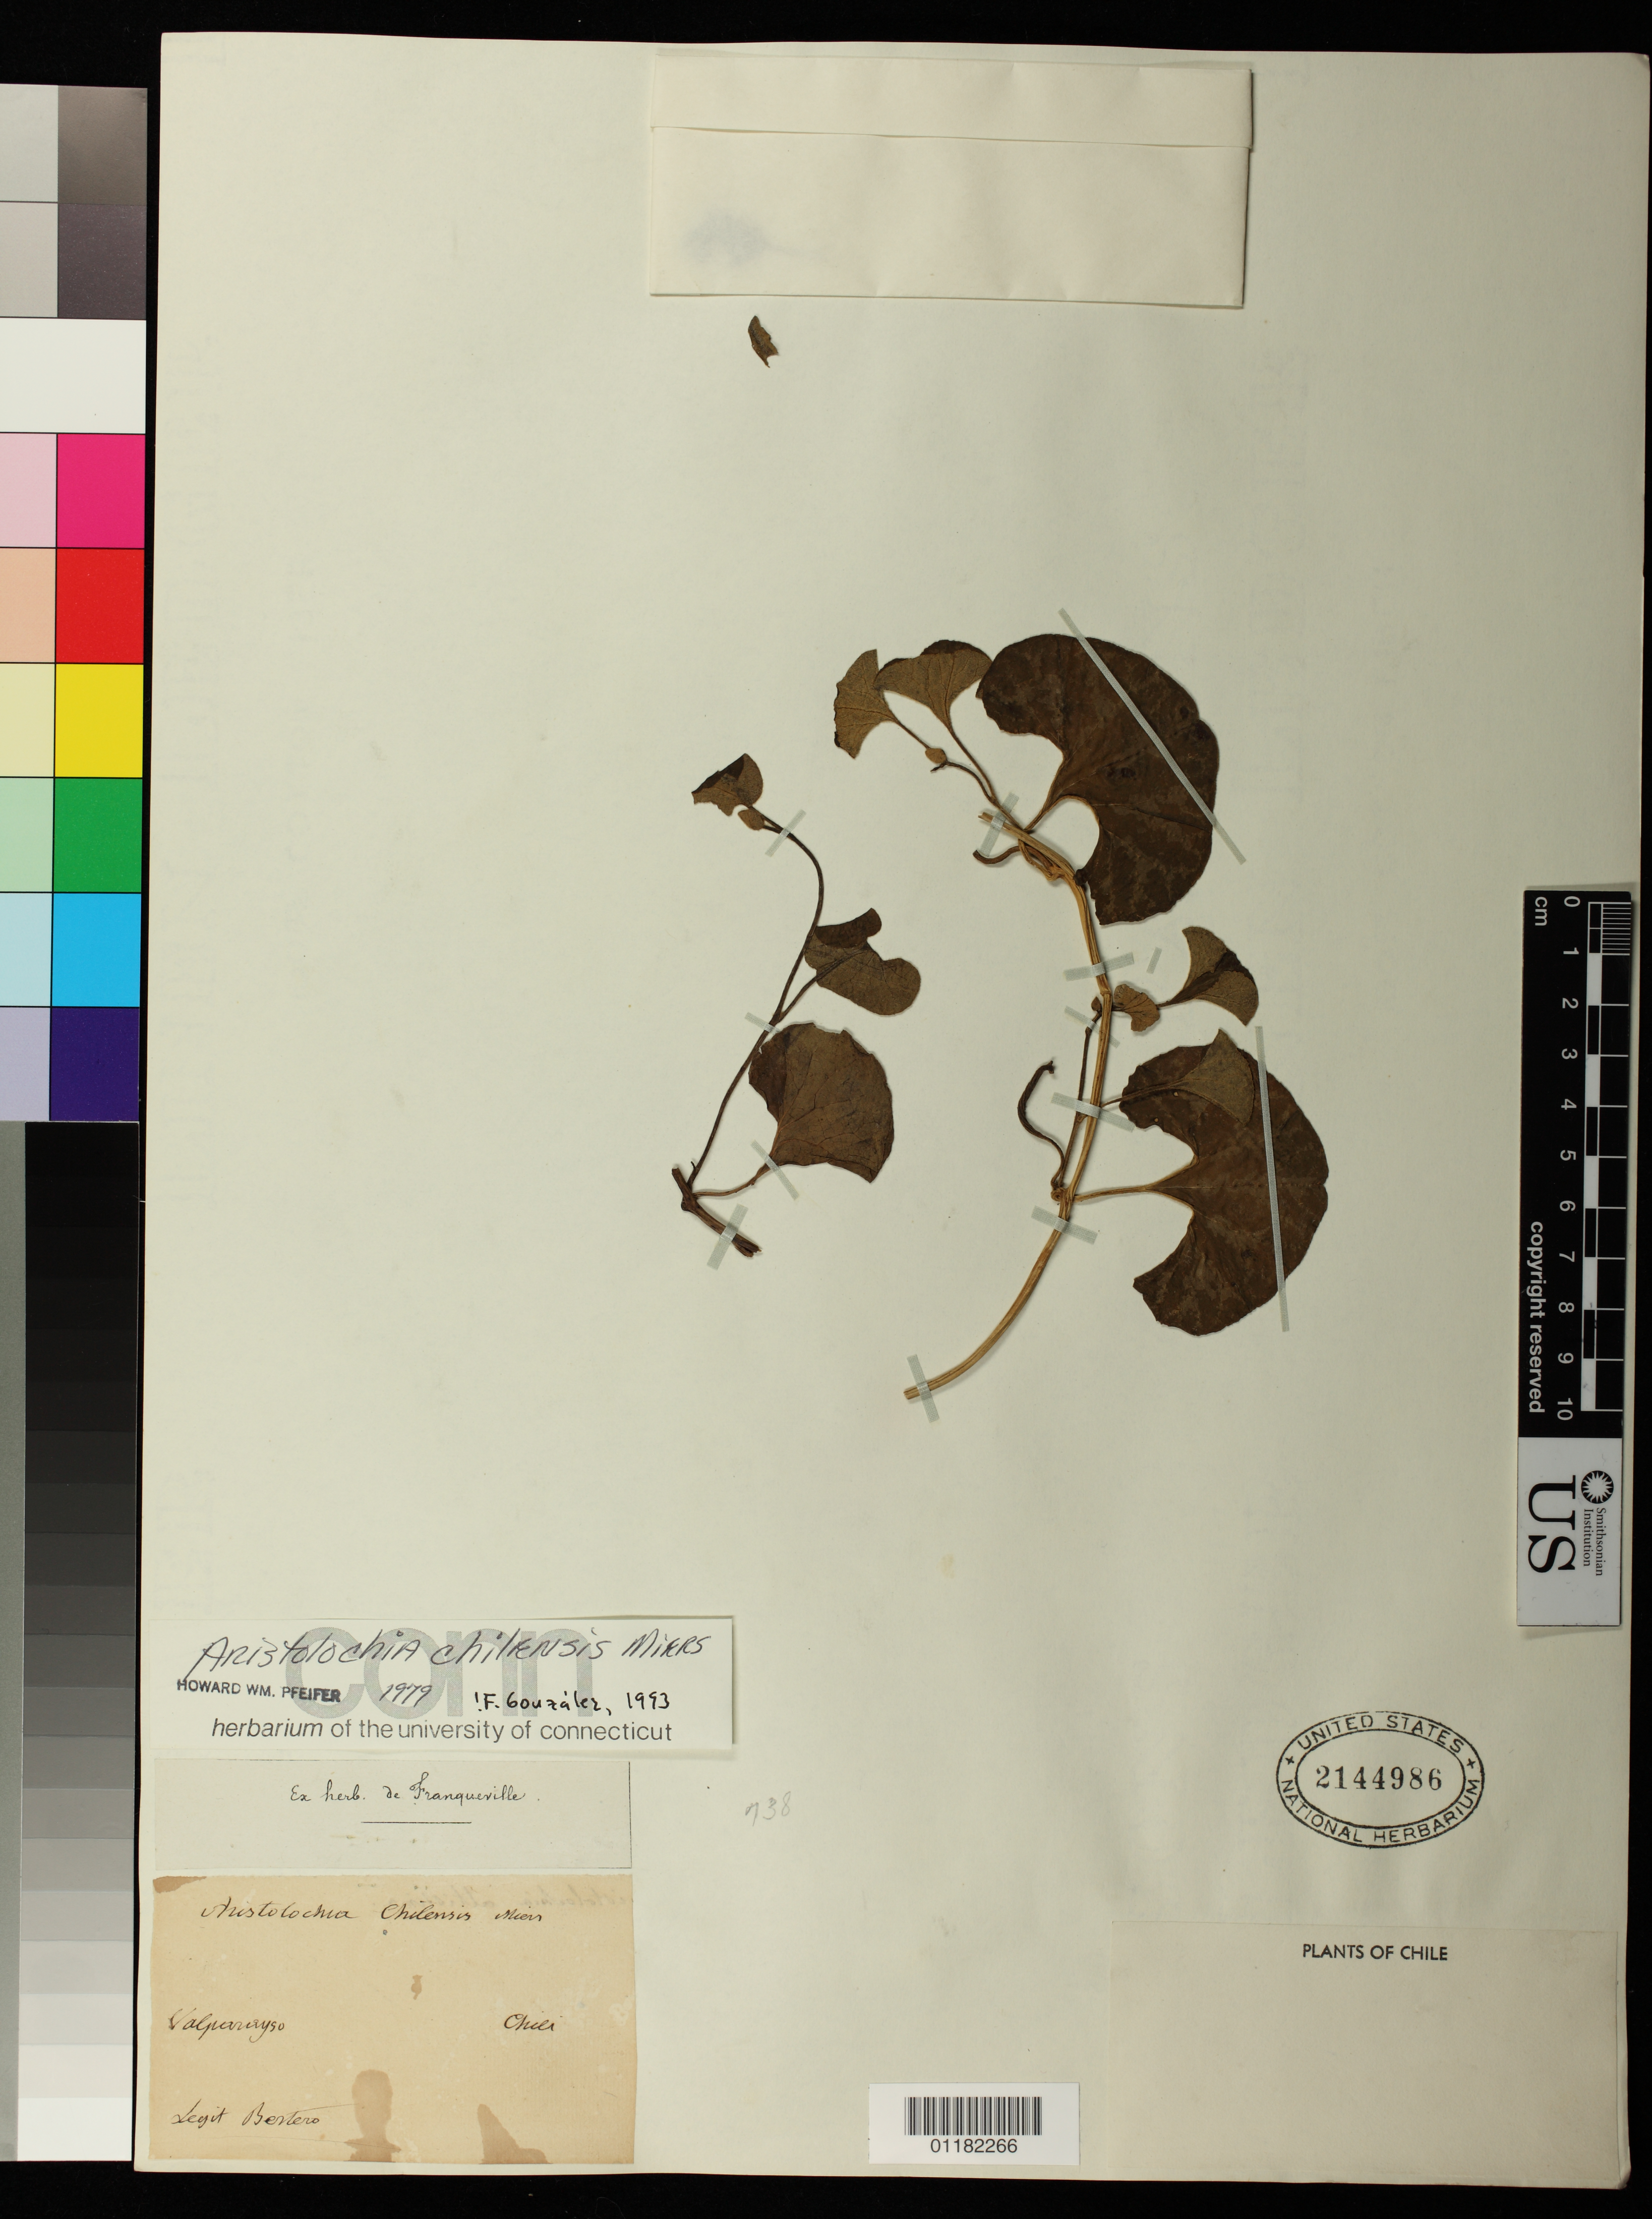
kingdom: Plantae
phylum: Tracheophyta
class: Magnoliopsida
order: Piperales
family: Aristolochiaceae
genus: Aristolochia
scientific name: Aristolochia chilensis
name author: E.L. Bridges ex Lindl.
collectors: C. L. G. Bertero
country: Chile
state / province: Valparaíso (V)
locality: Valparaíso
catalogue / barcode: US 2144986